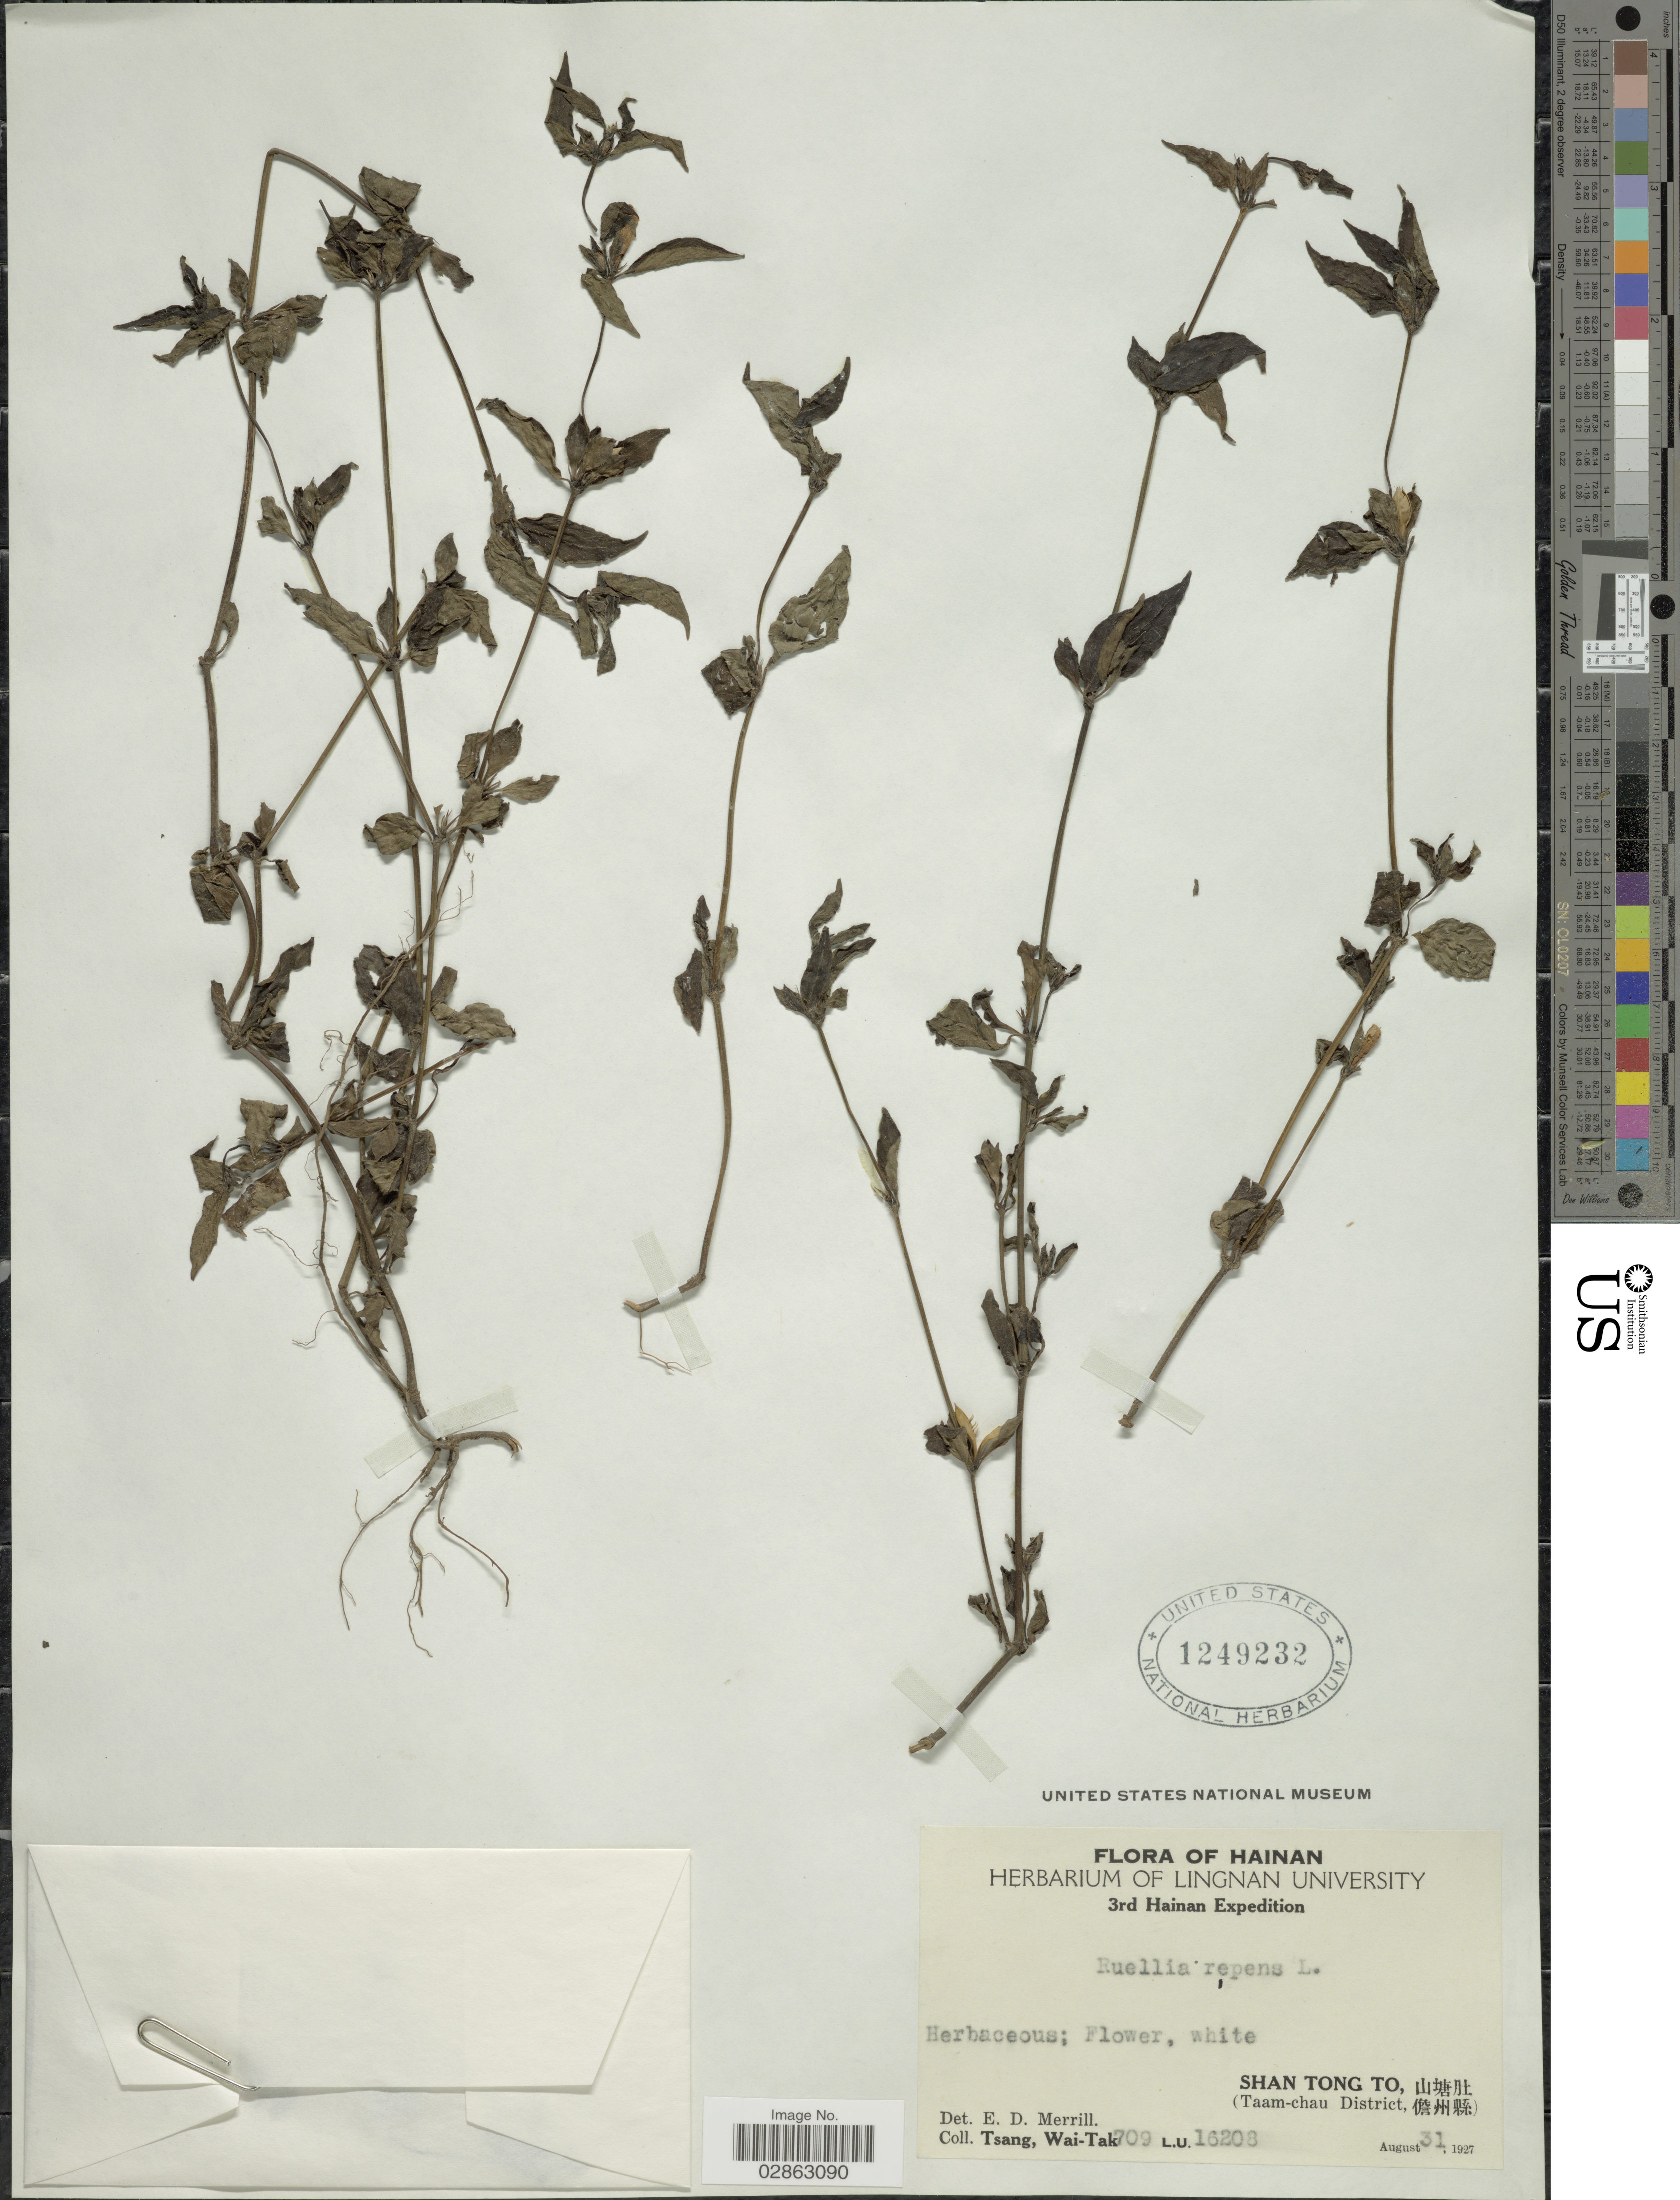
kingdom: Plantae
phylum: Tracheophyta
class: Magnoliopsida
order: Lamiales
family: Acanthaceae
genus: Ruellia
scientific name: Ruellia repens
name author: L.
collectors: W. T. Tsang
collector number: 709 L.U. 16208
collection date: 1927-08-31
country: China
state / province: Hainan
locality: Shan Tong To (Taam-chau District).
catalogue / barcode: US 1249232